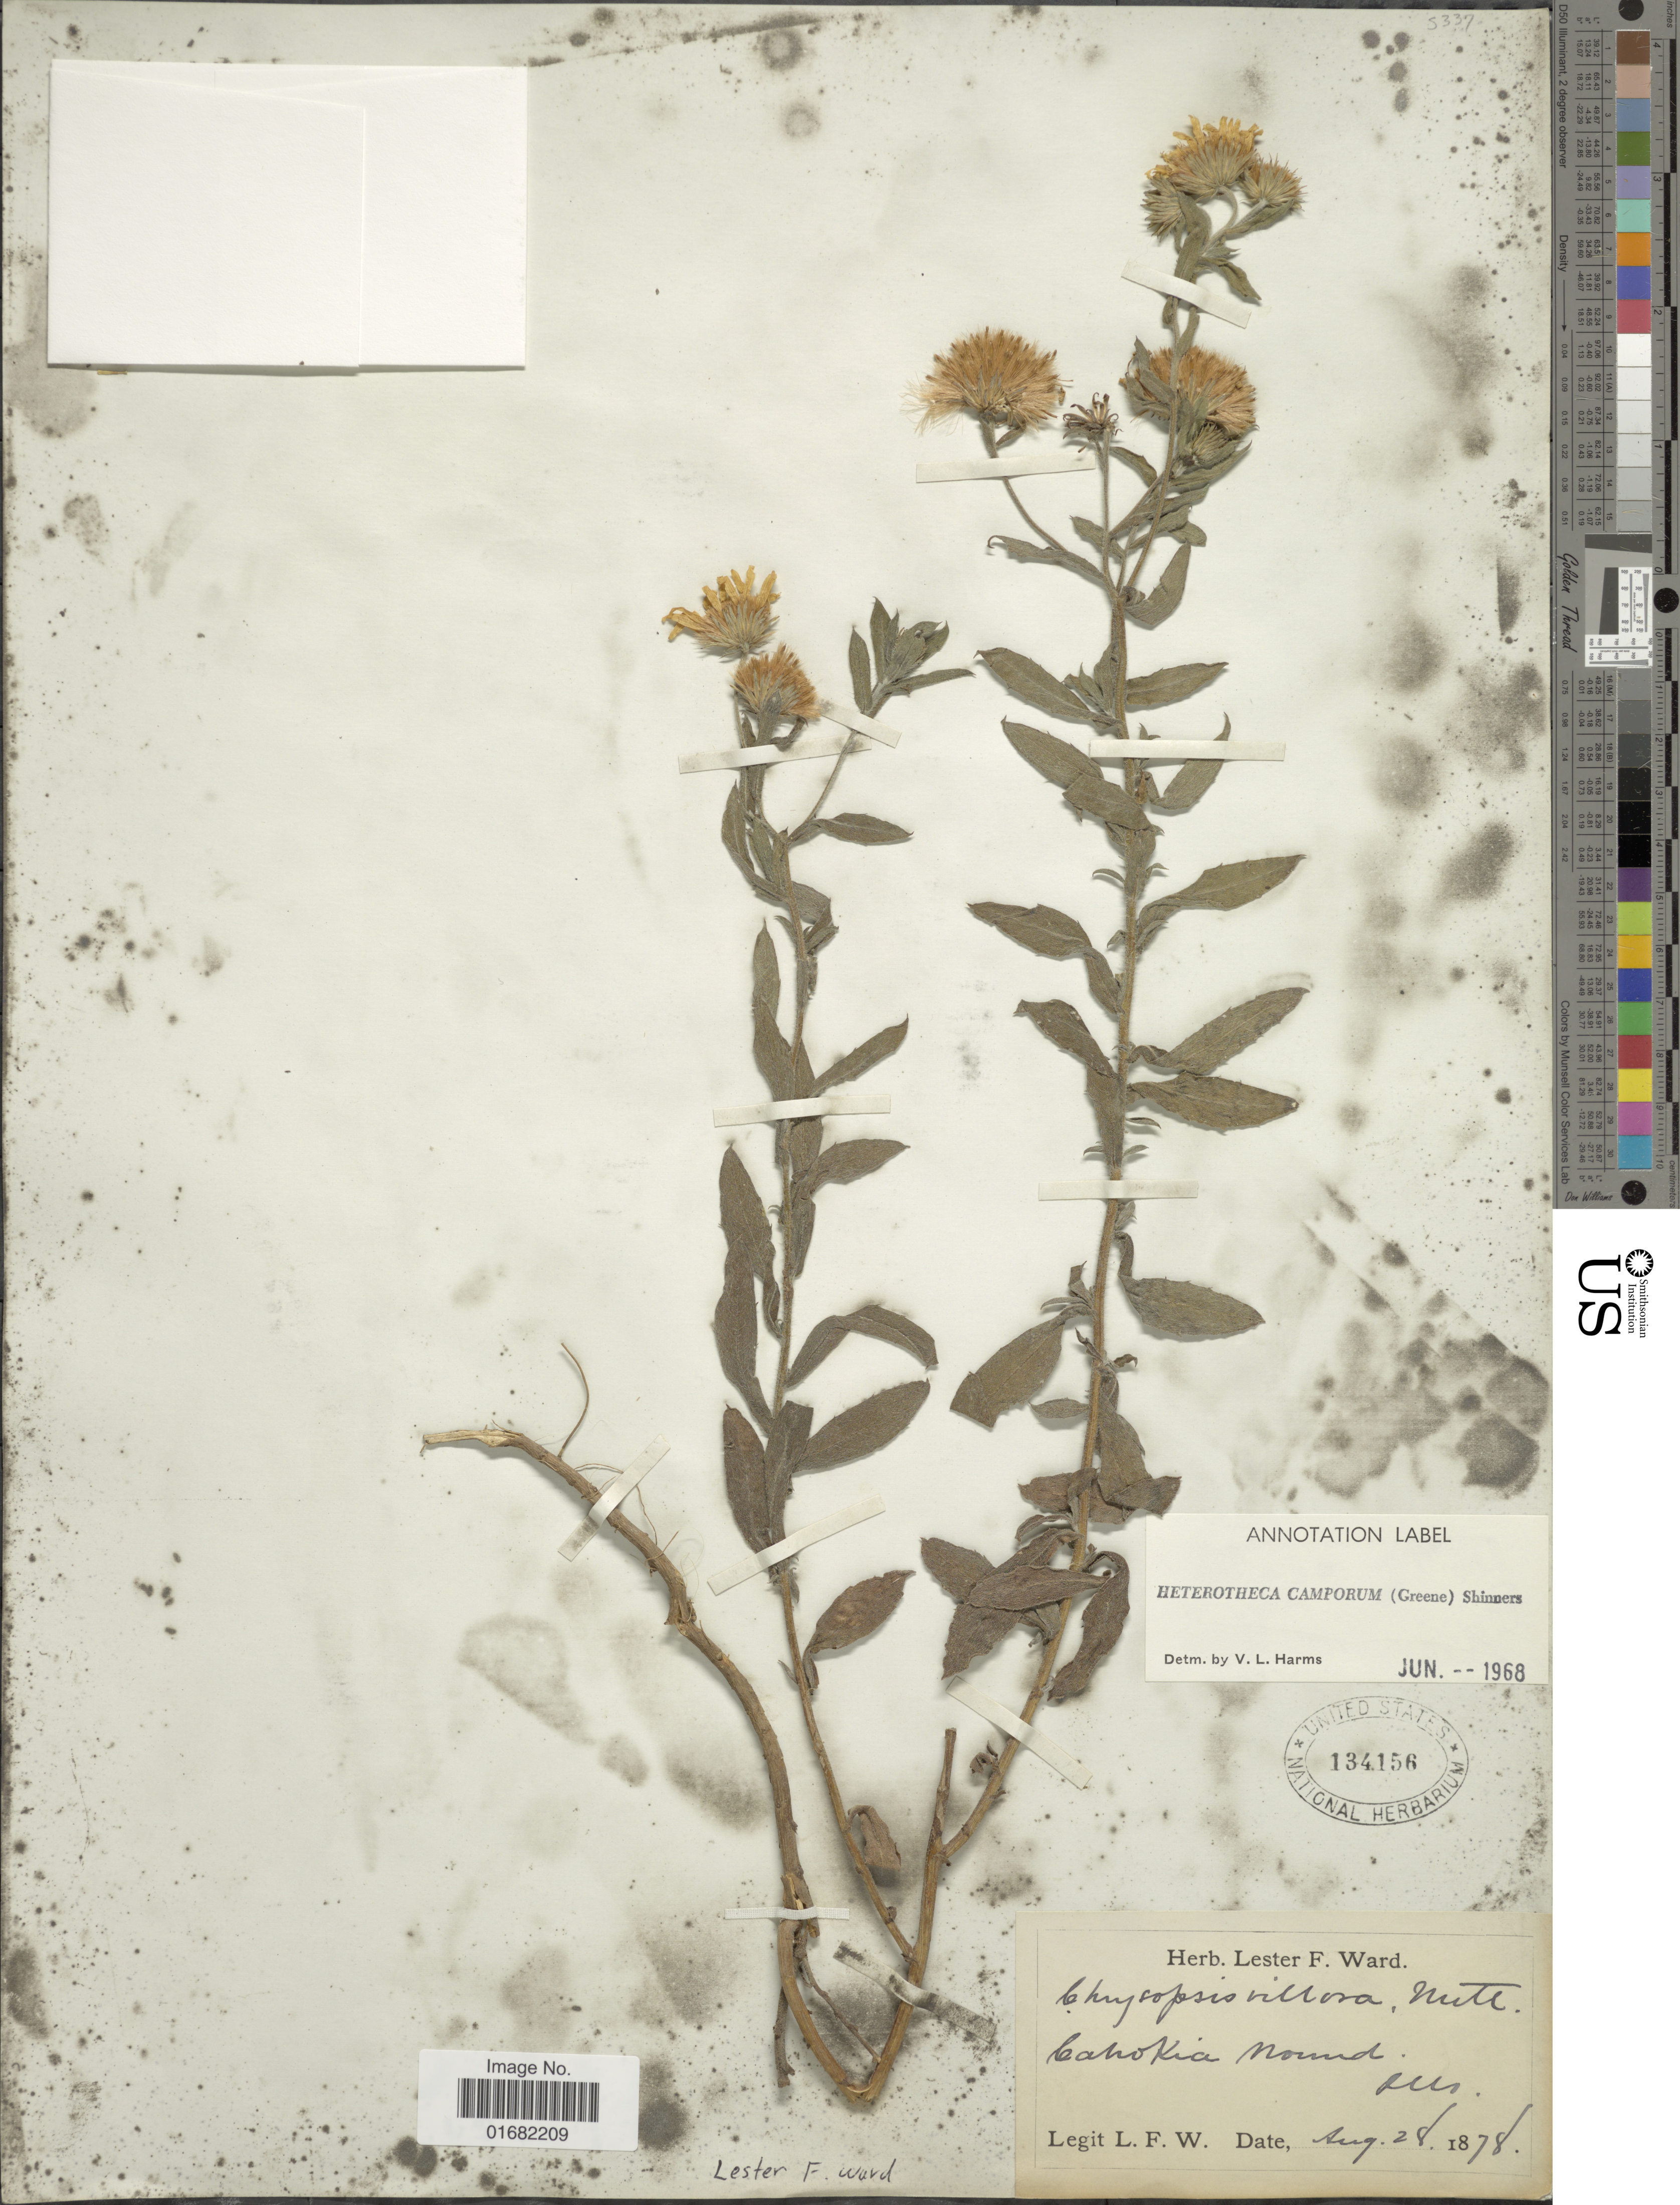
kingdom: Plantae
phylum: Tracheophyta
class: Magnoliopsida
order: Asterales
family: Asteraceae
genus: Heterotheca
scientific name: Heterotheca camporum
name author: (Greene) Shinners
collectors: L. F. Ward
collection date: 1878-08-28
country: United States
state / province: Illinois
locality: Cahokia Mound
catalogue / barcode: US 134156